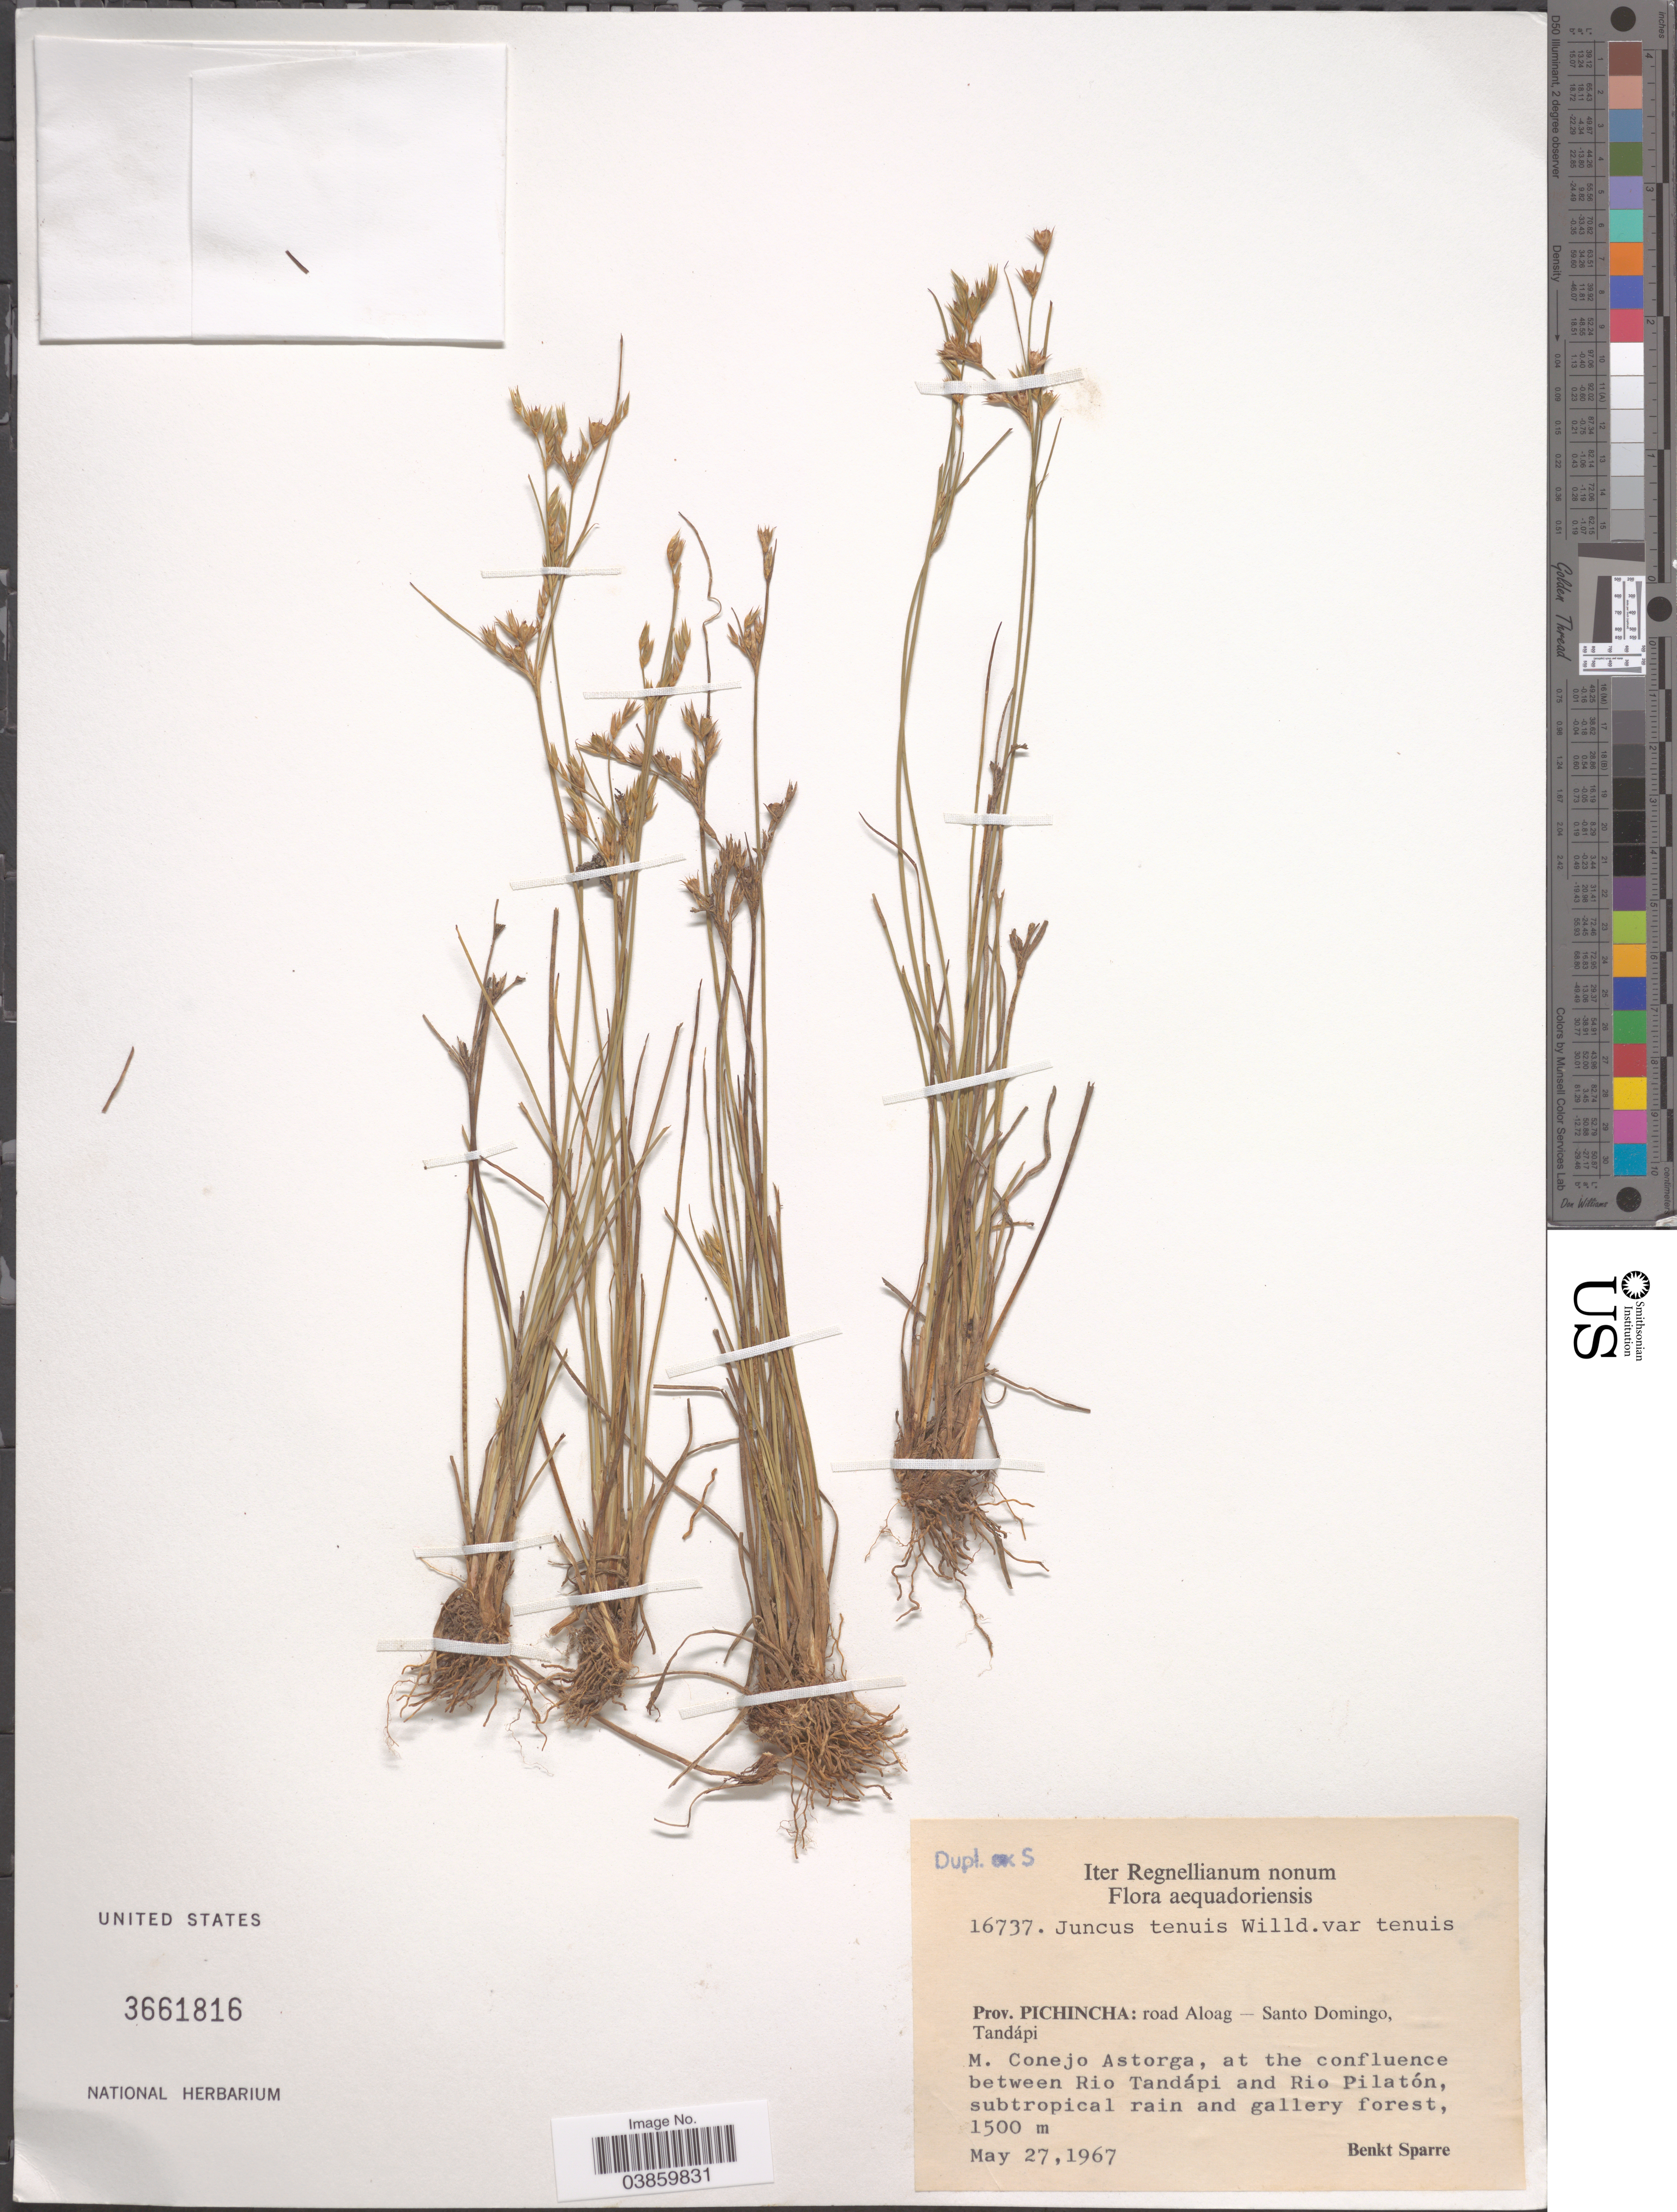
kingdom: Plantae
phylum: Tracheophyta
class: Liliopsida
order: Poales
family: Juncaceae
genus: Juncus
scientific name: Juncus tenuis var. tenuis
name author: Willd.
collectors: B. Sparre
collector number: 16737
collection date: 1967-05-27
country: Ecuador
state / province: Pichincha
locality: Road Aloag - Santo Domingo, Tandápi. M. Conejo Astorga, at the confluence between Rio Tandápi and Rio Pilatón, subtropical rain and gallery forest.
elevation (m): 1500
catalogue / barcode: US 3661816